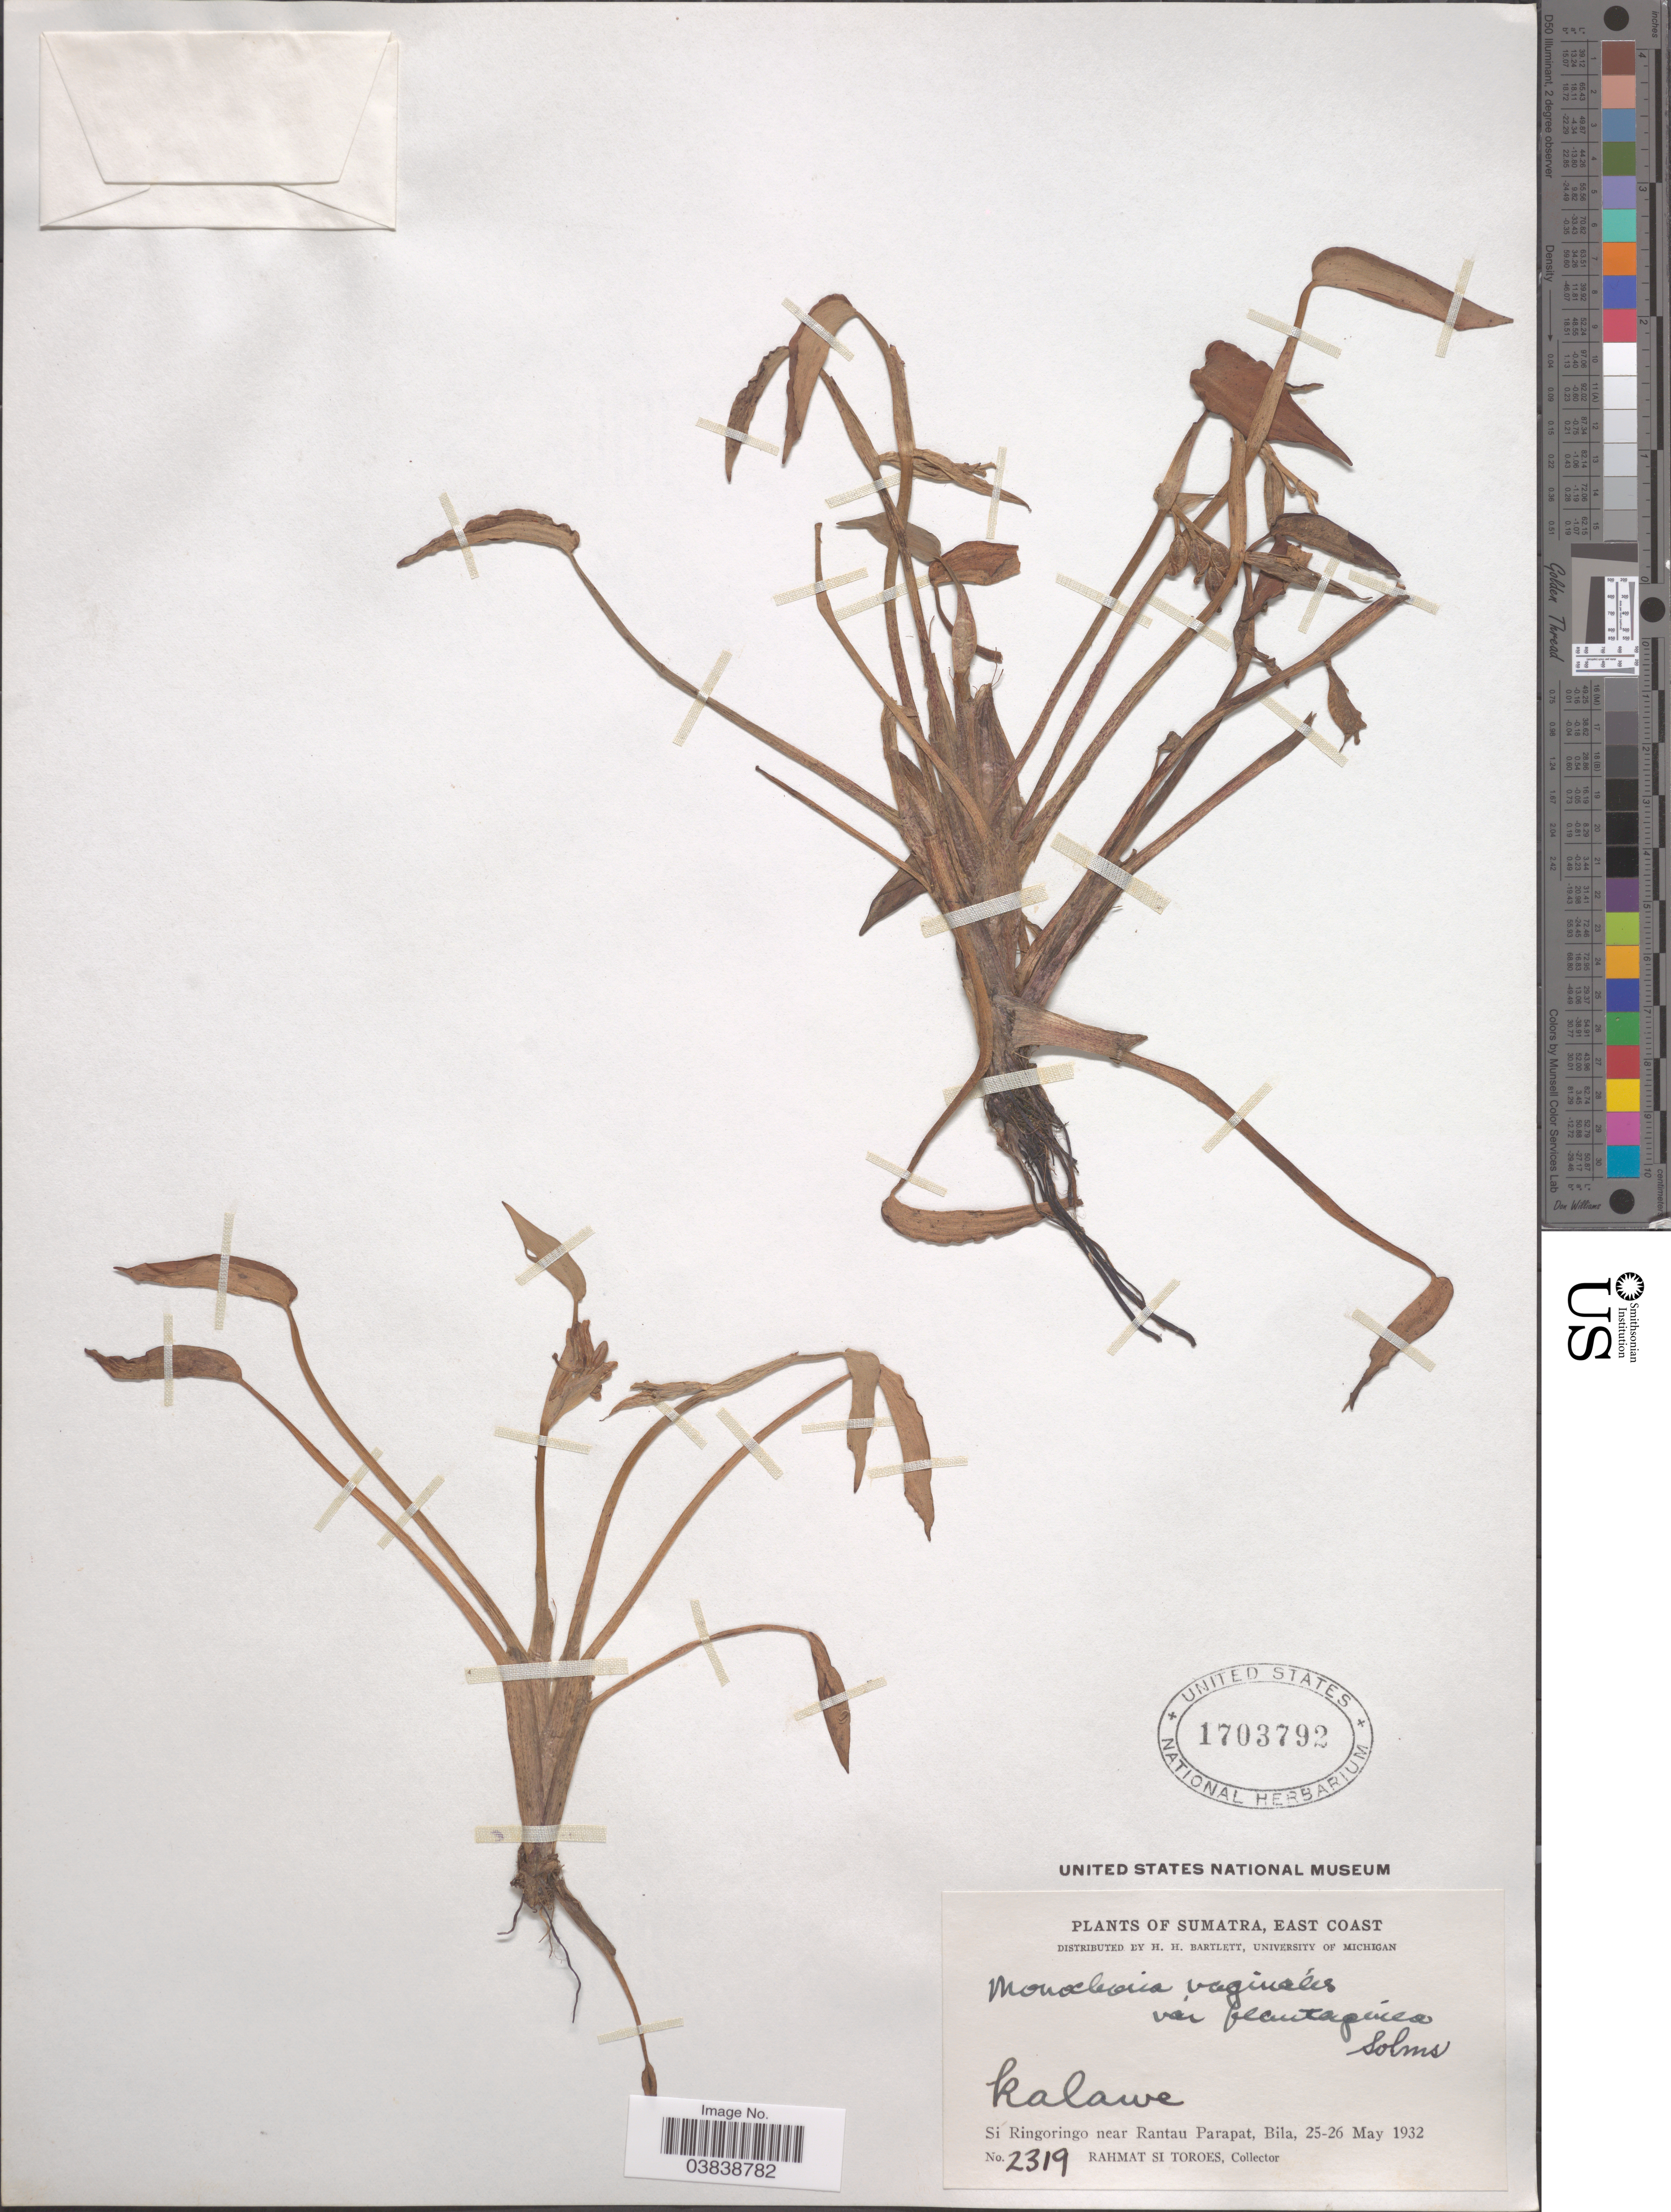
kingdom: Plantae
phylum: Tracheophyta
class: Liliopsida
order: Commelinales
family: Pontederiaceae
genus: Monochoria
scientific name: Monochoria vaginalis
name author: (Burm. f.) C. Presl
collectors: Rahmat Si Boeea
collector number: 2319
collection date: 1932-05-25/1932-05-26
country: Indonesia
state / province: Sumatra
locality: Sumatra, East Coast. Si Ringoringo near Rantau Parapat, Bila.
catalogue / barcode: US 1703792